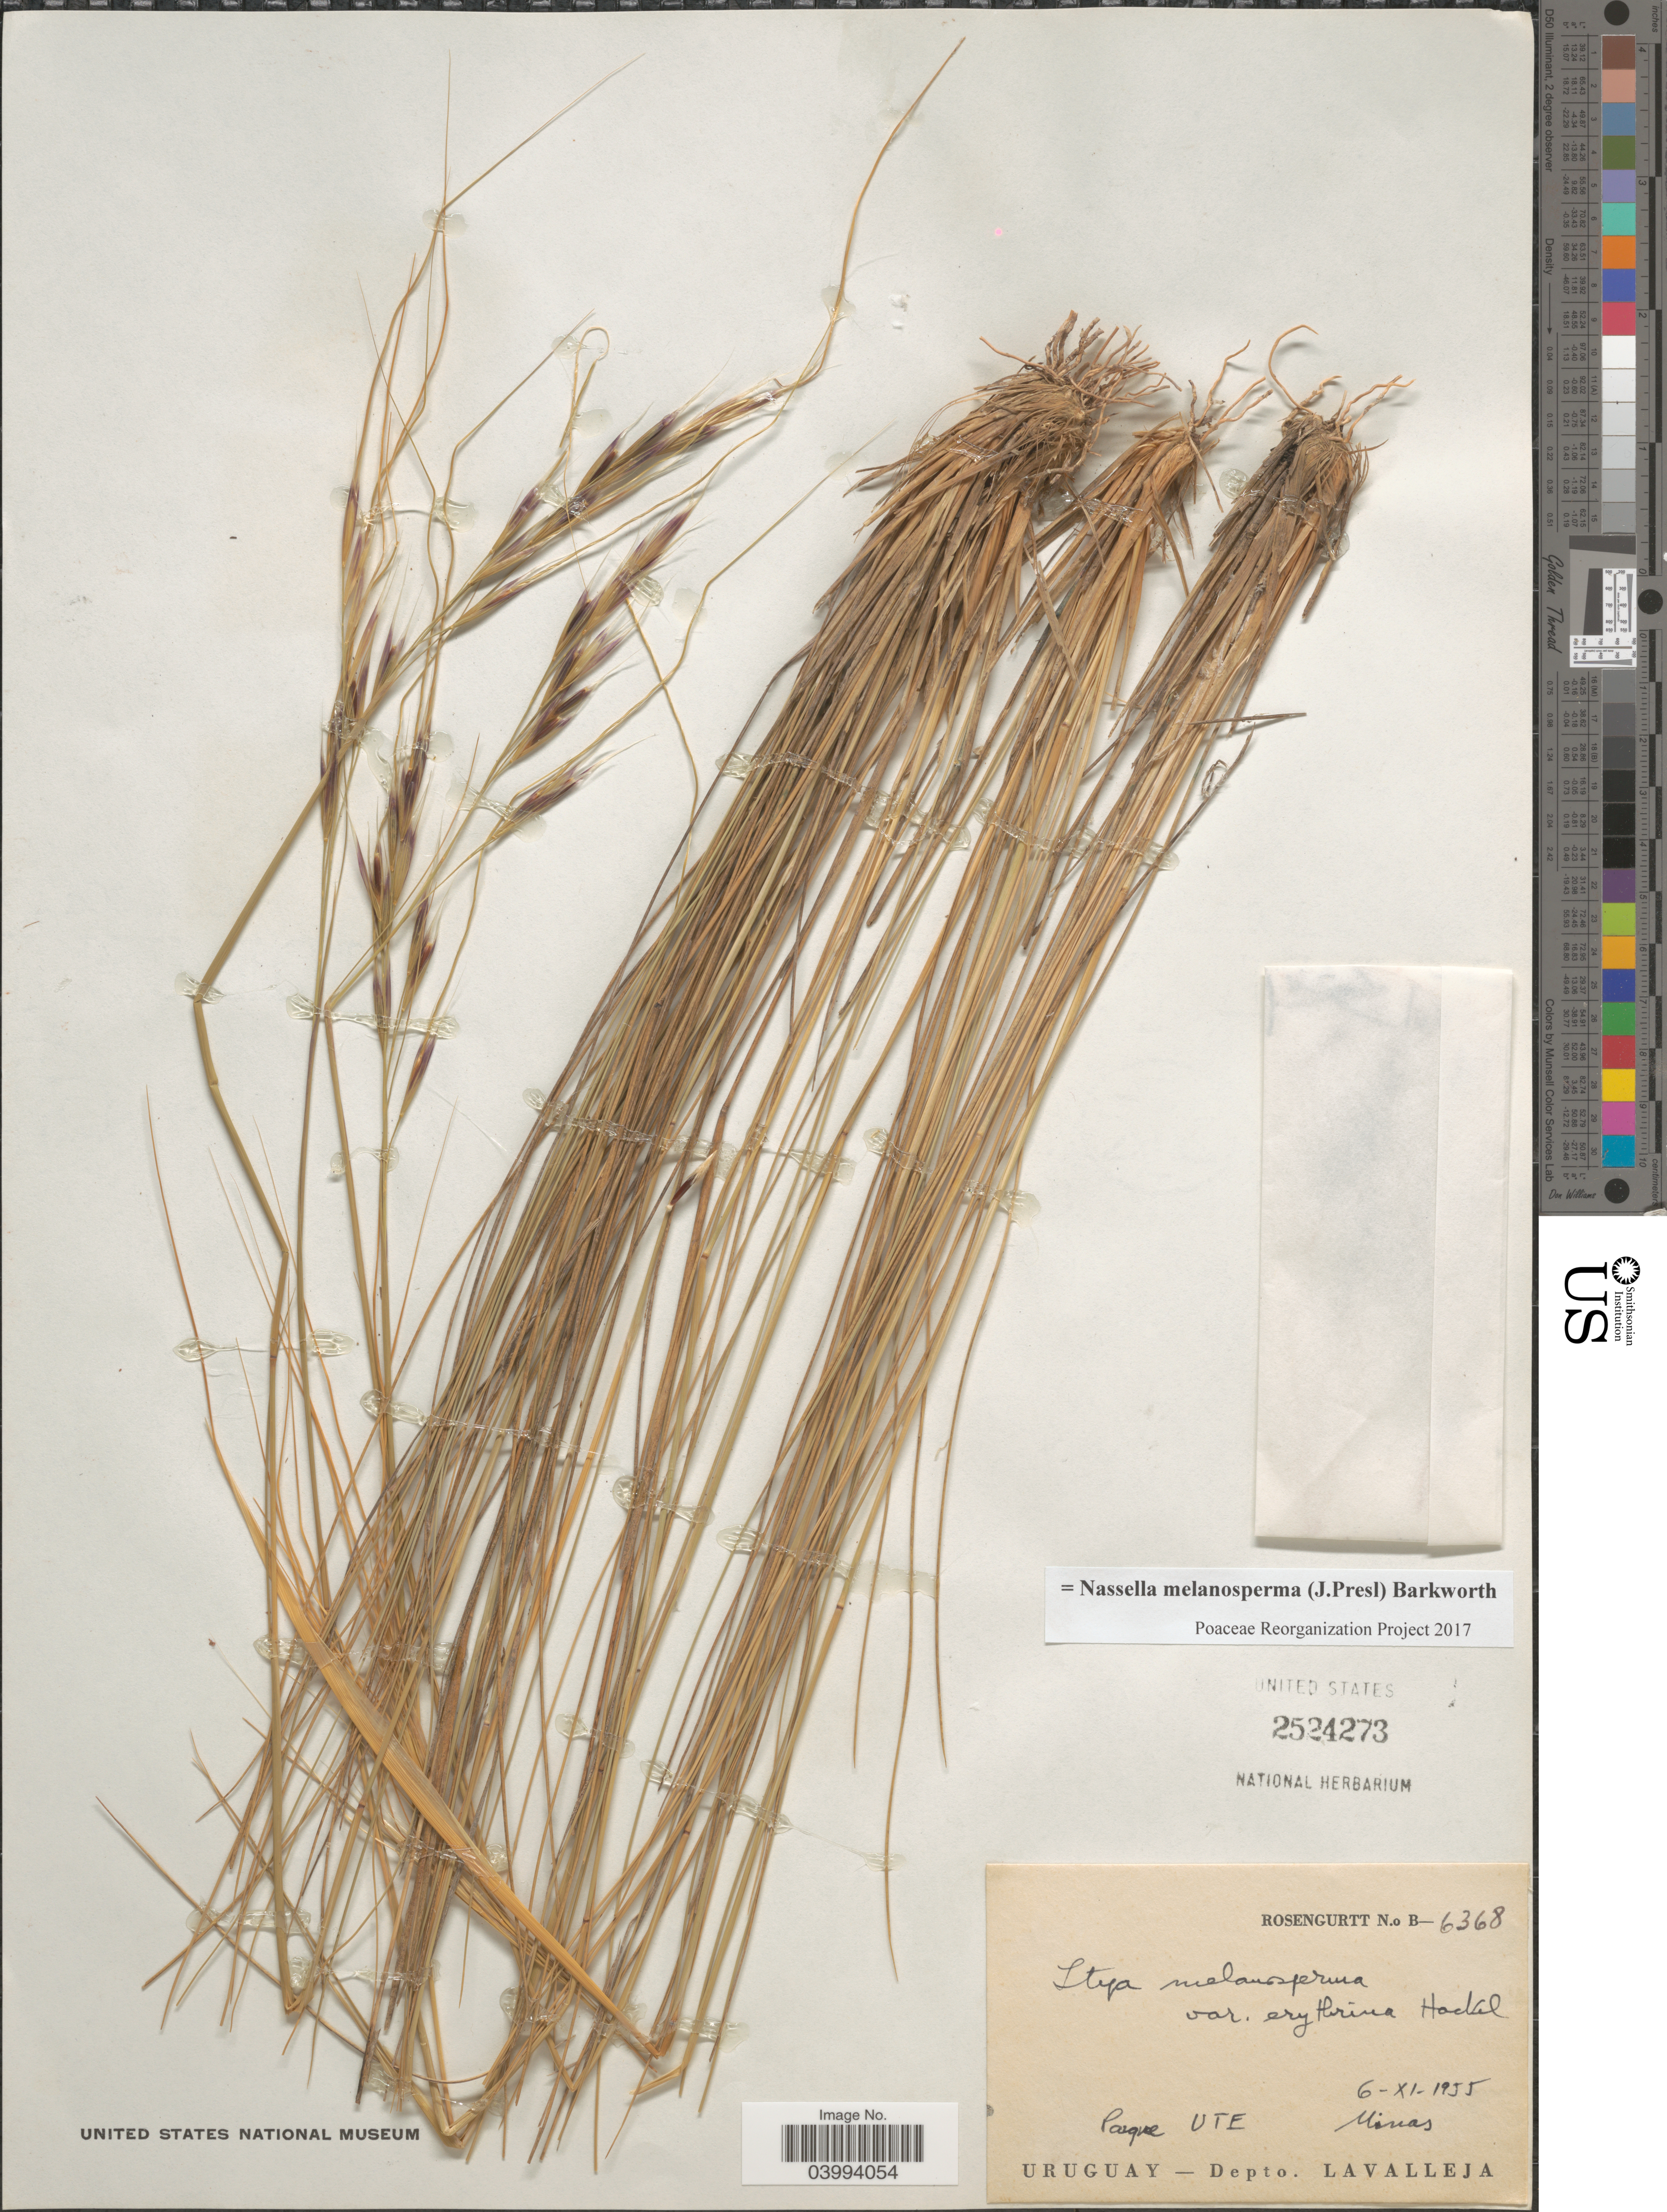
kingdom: Plantae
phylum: Tracheophyta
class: Liliopsida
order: Poales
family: Poaceae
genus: Nassella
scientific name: Nassella melanosperma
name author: (J. Presl) Barkworth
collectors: Rosengurtt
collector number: B-6368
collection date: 1955-11-06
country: Uruguay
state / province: Lavalleja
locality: Parque UTE. Minas. Depto. Lavalleja.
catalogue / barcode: US 2524273